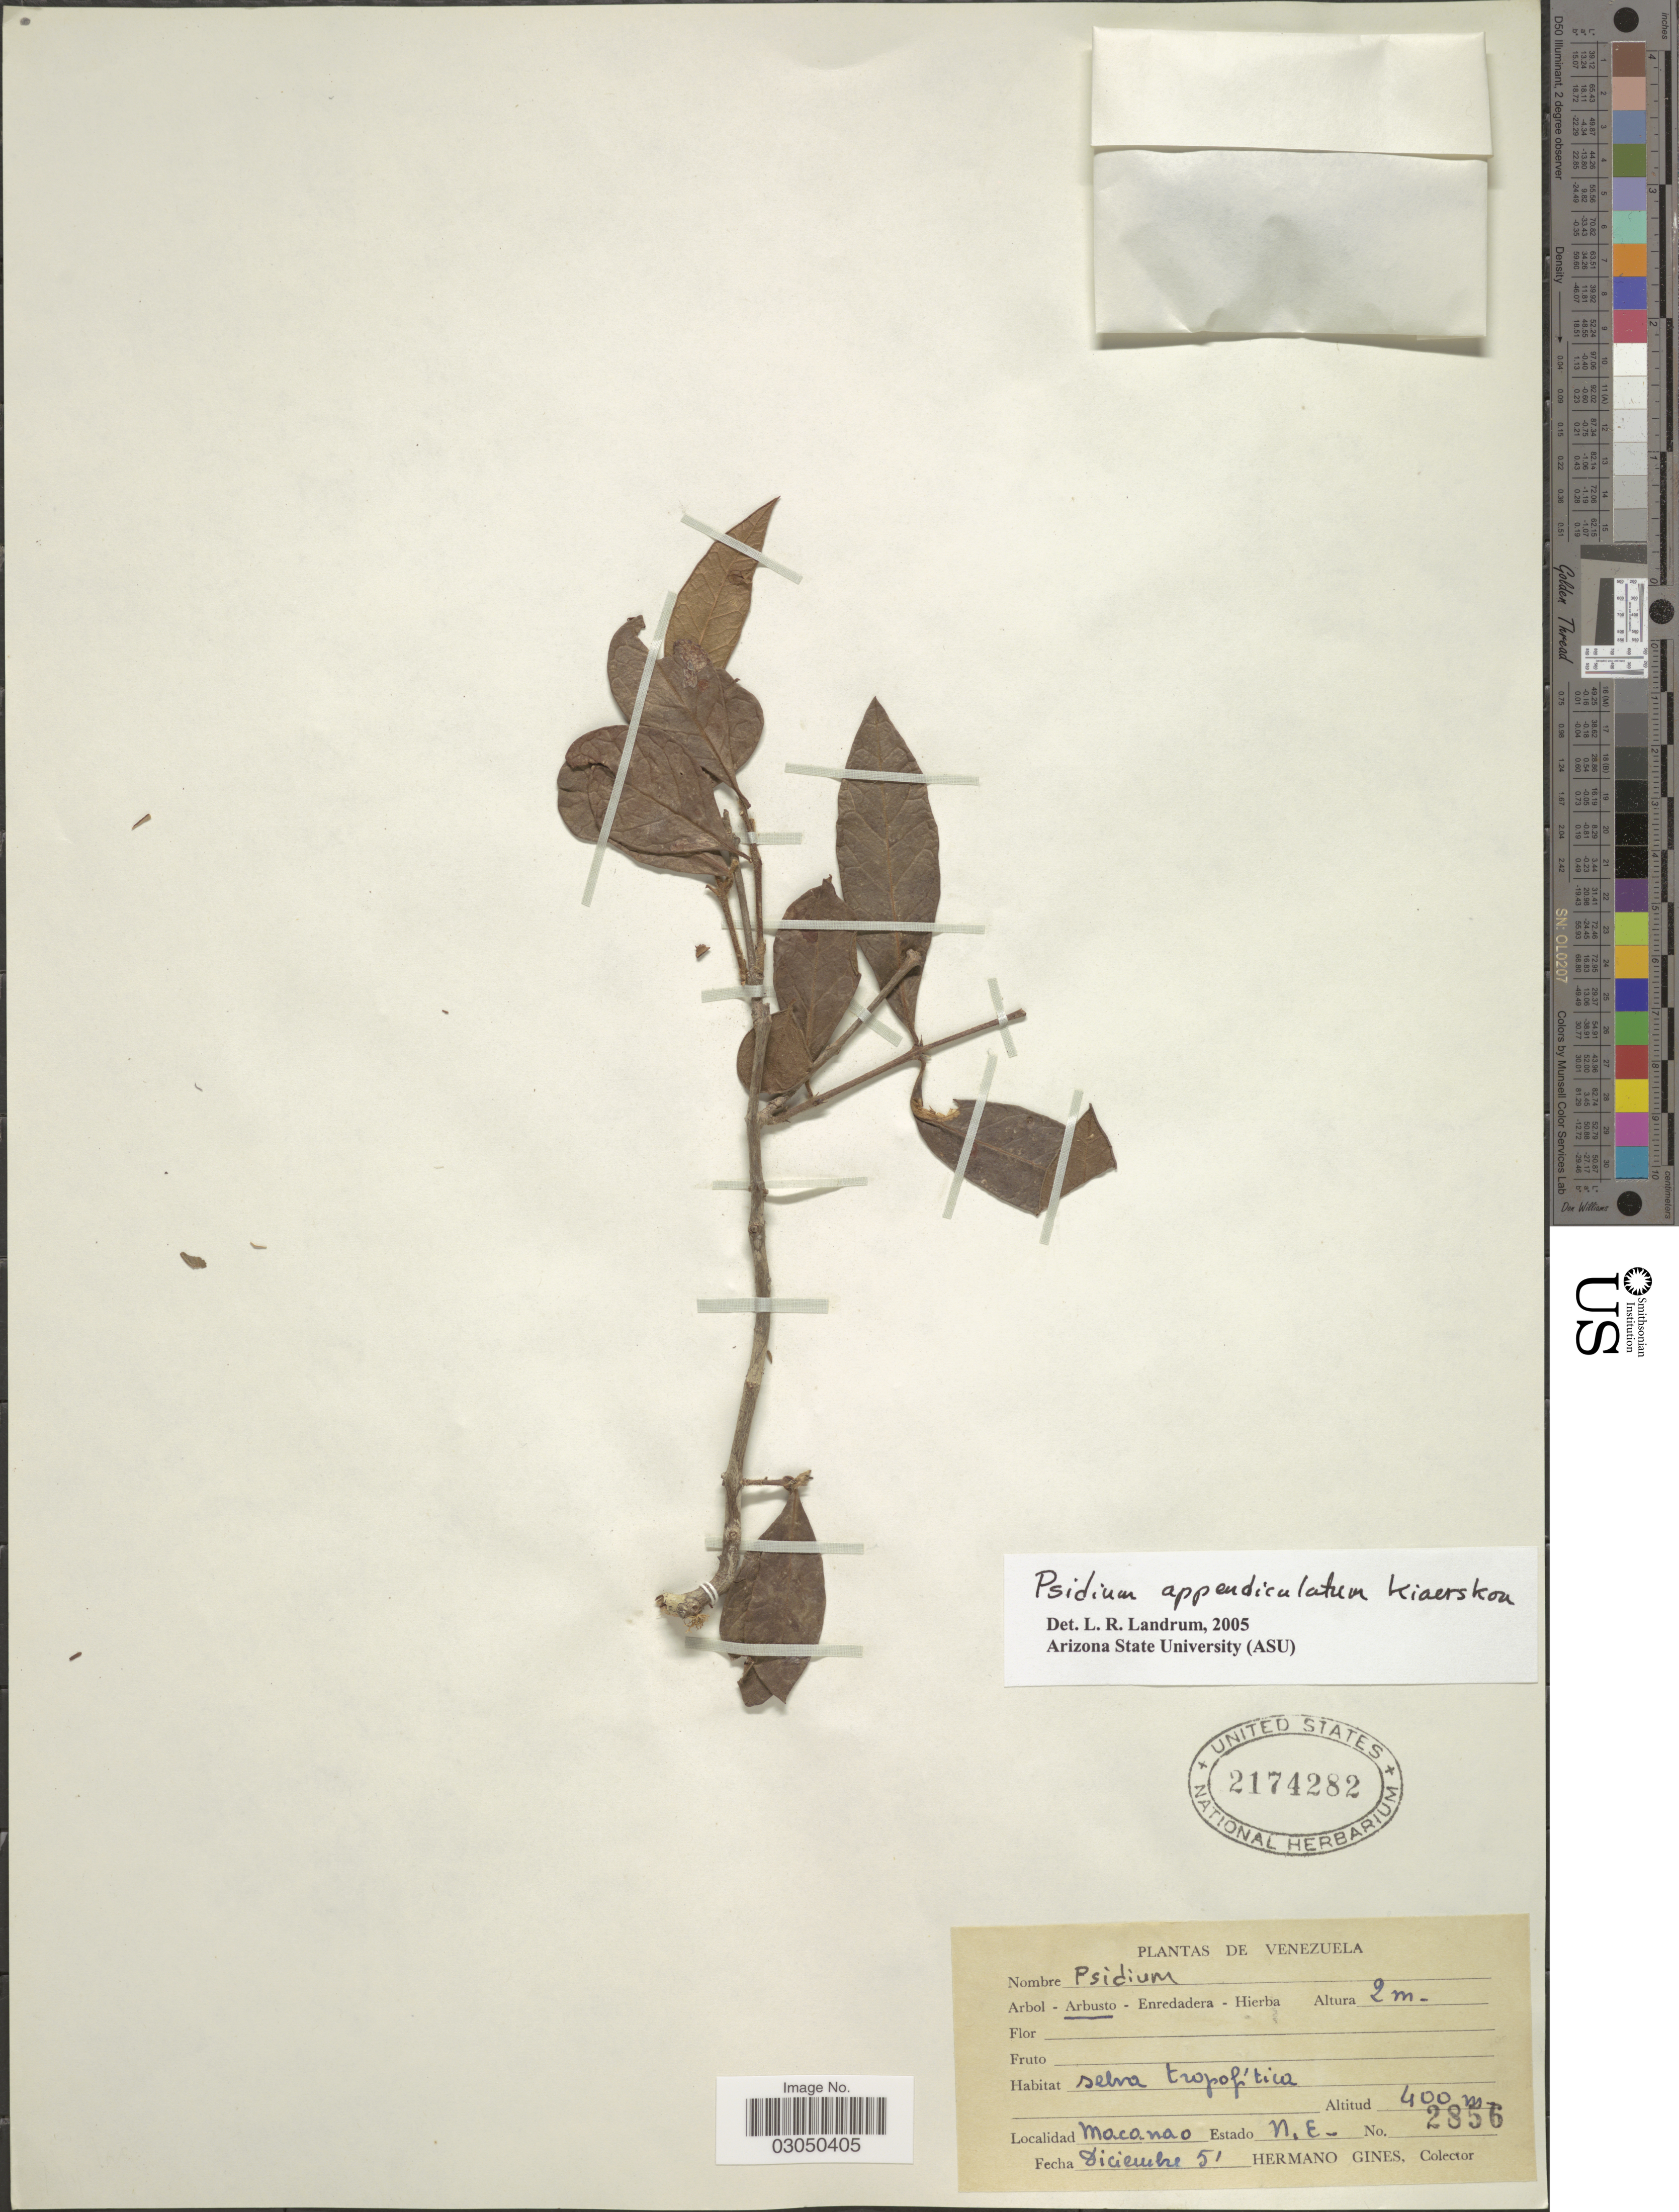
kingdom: Plantae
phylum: Tracheophyta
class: Magnoliopsida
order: Myrtales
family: Myrtaceae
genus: Psidium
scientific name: Psidium appendiculatum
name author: Kiaersk.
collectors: Bro. Gines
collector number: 2856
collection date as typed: Transcribed d/m/y: /12/51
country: Venezuela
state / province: Nueva Esparta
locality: Macanao. Estado N.E.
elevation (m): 400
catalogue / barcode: US 2174282